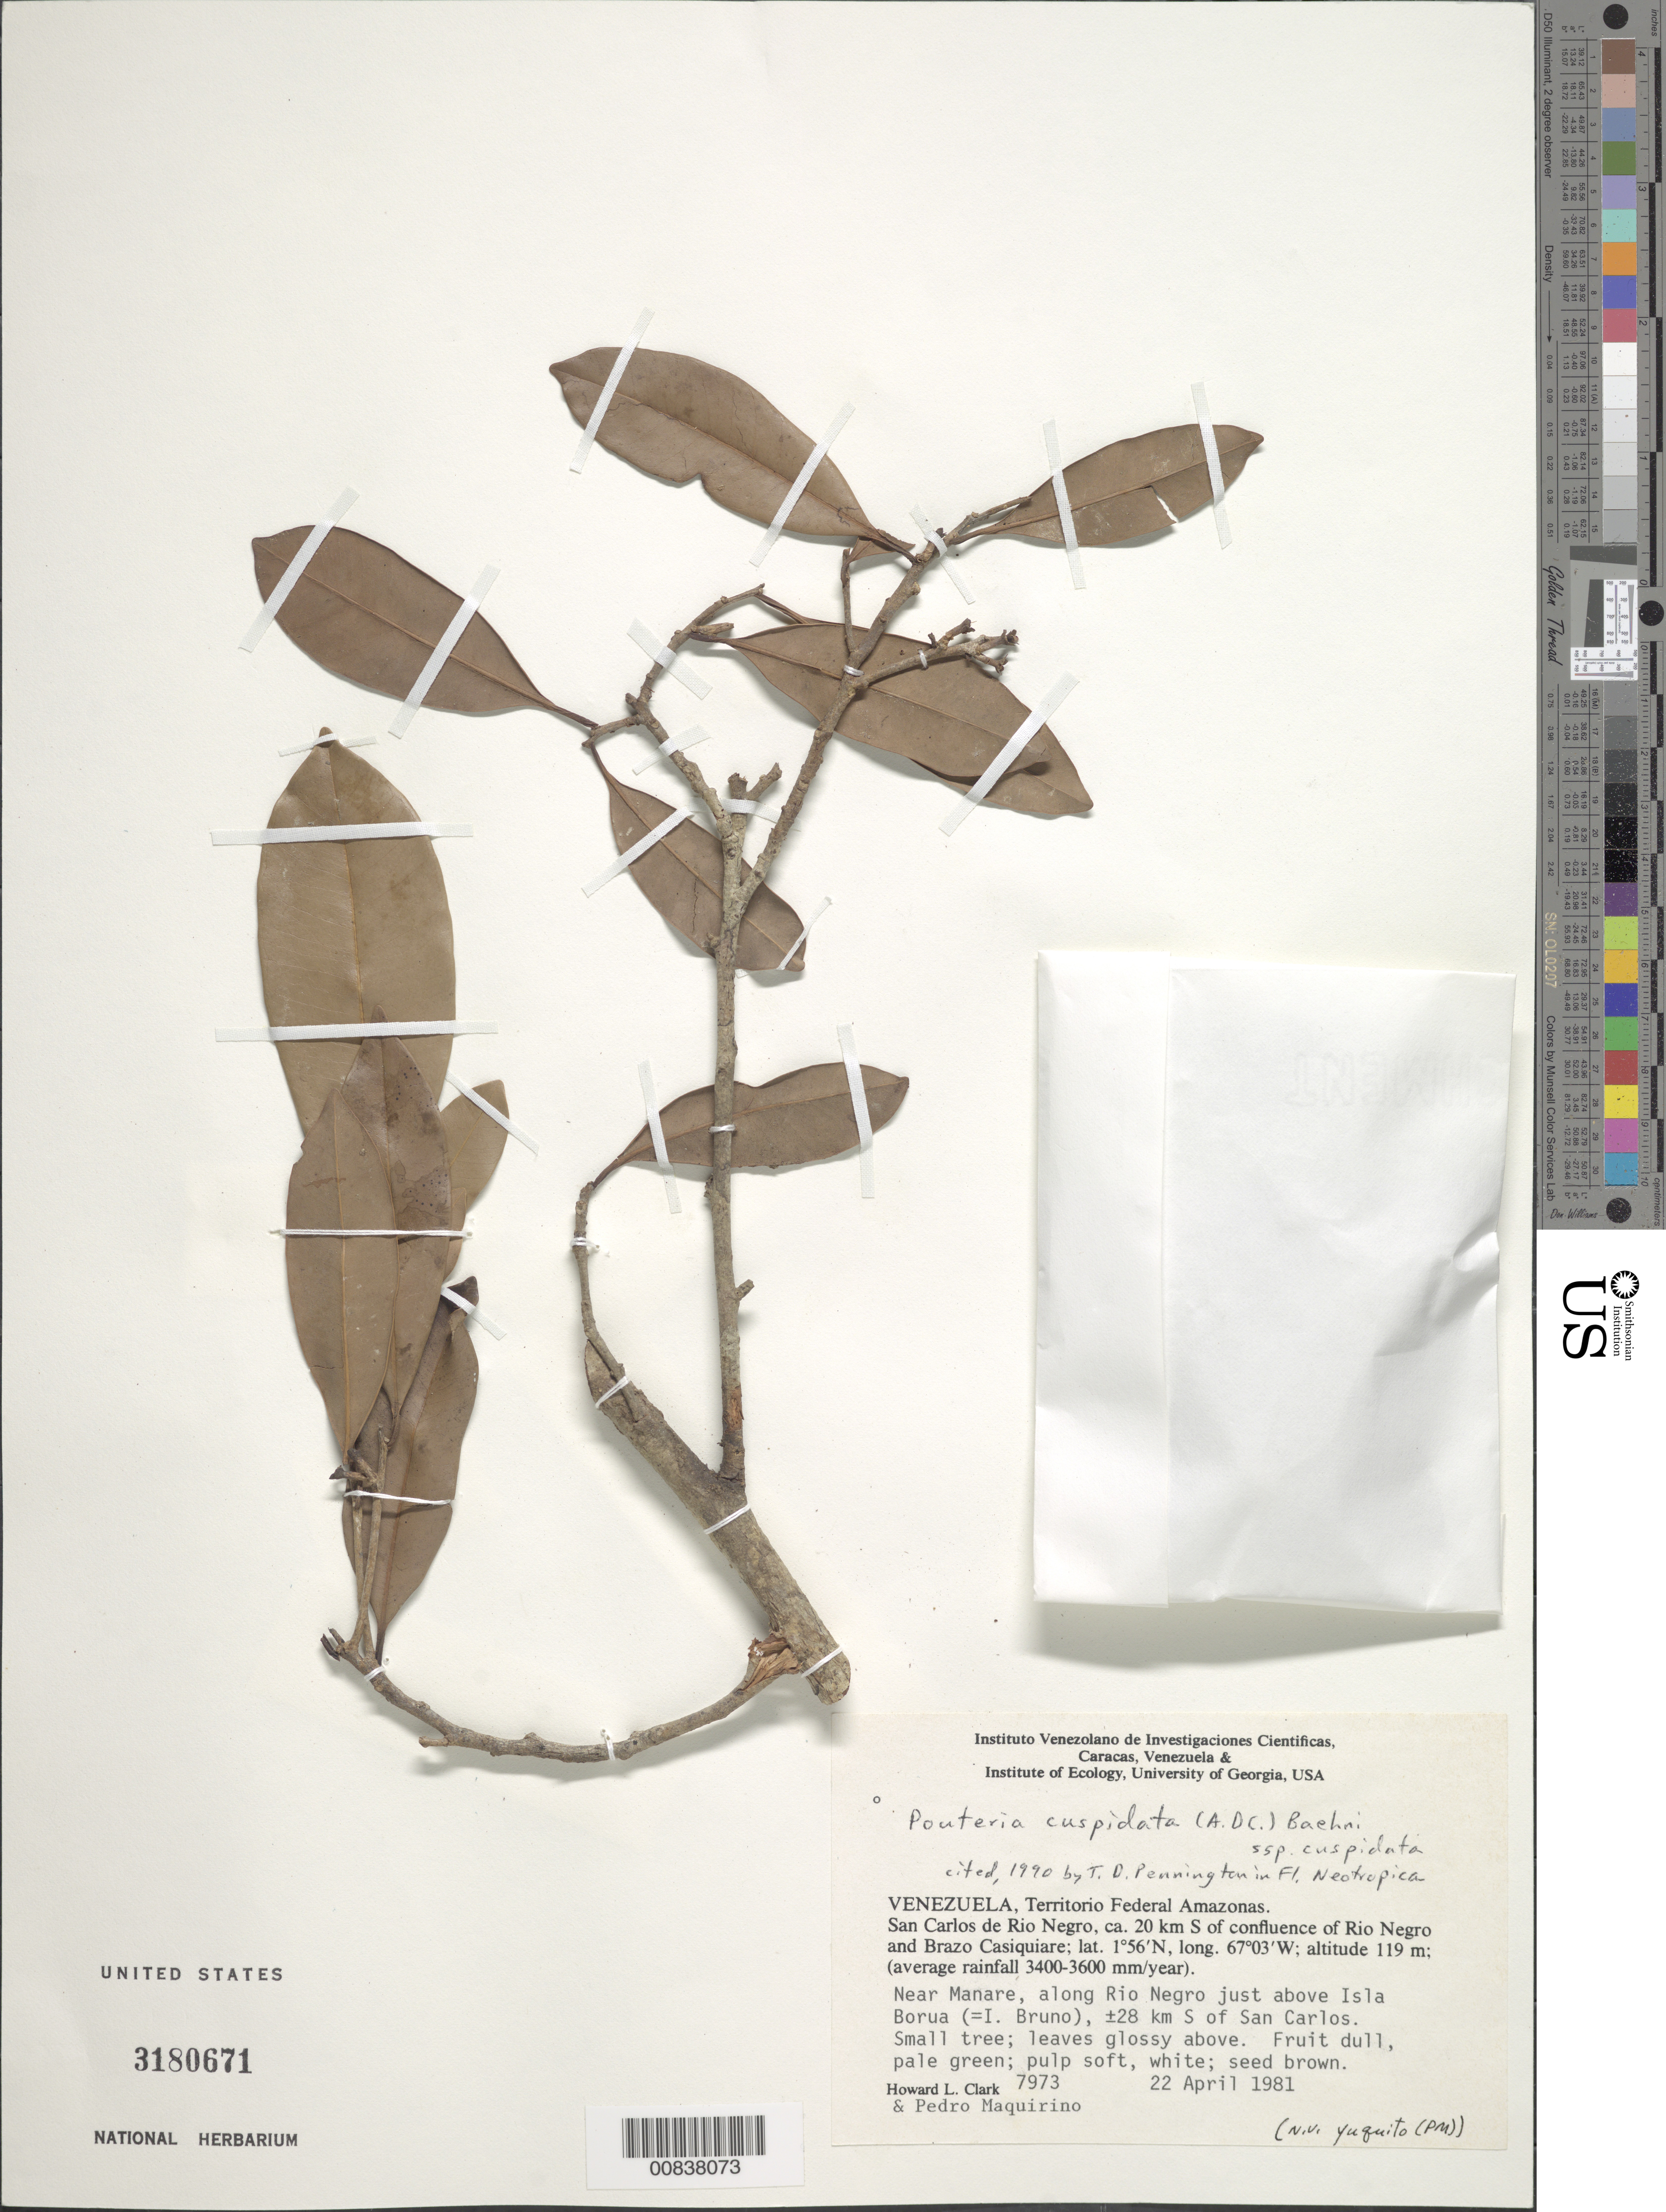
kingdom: Plantae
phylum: Tracheophyta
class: Magnoliopsida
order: Ericales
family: Sapotaceae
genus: Pouteria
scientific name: Pouteria cuspidata subsp. cuspidata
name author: (A. DC.) Baehni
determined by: Pennington, T. D., (K)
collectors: H. L. Clark & P. Maquirino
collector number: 7973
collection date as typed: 22-Apr-81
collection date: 1981-04-22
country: Venezuela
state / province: Amazonas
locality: San Carlos de Río Negro, ca. 20 km S of confluence of Río Negro and Brazo Casiquiare; near Manare; Along Rio Negro just above isla Borua (= I. Bruno) ± 28 km S of San Carlos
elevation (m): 119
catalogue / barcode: US 3180671